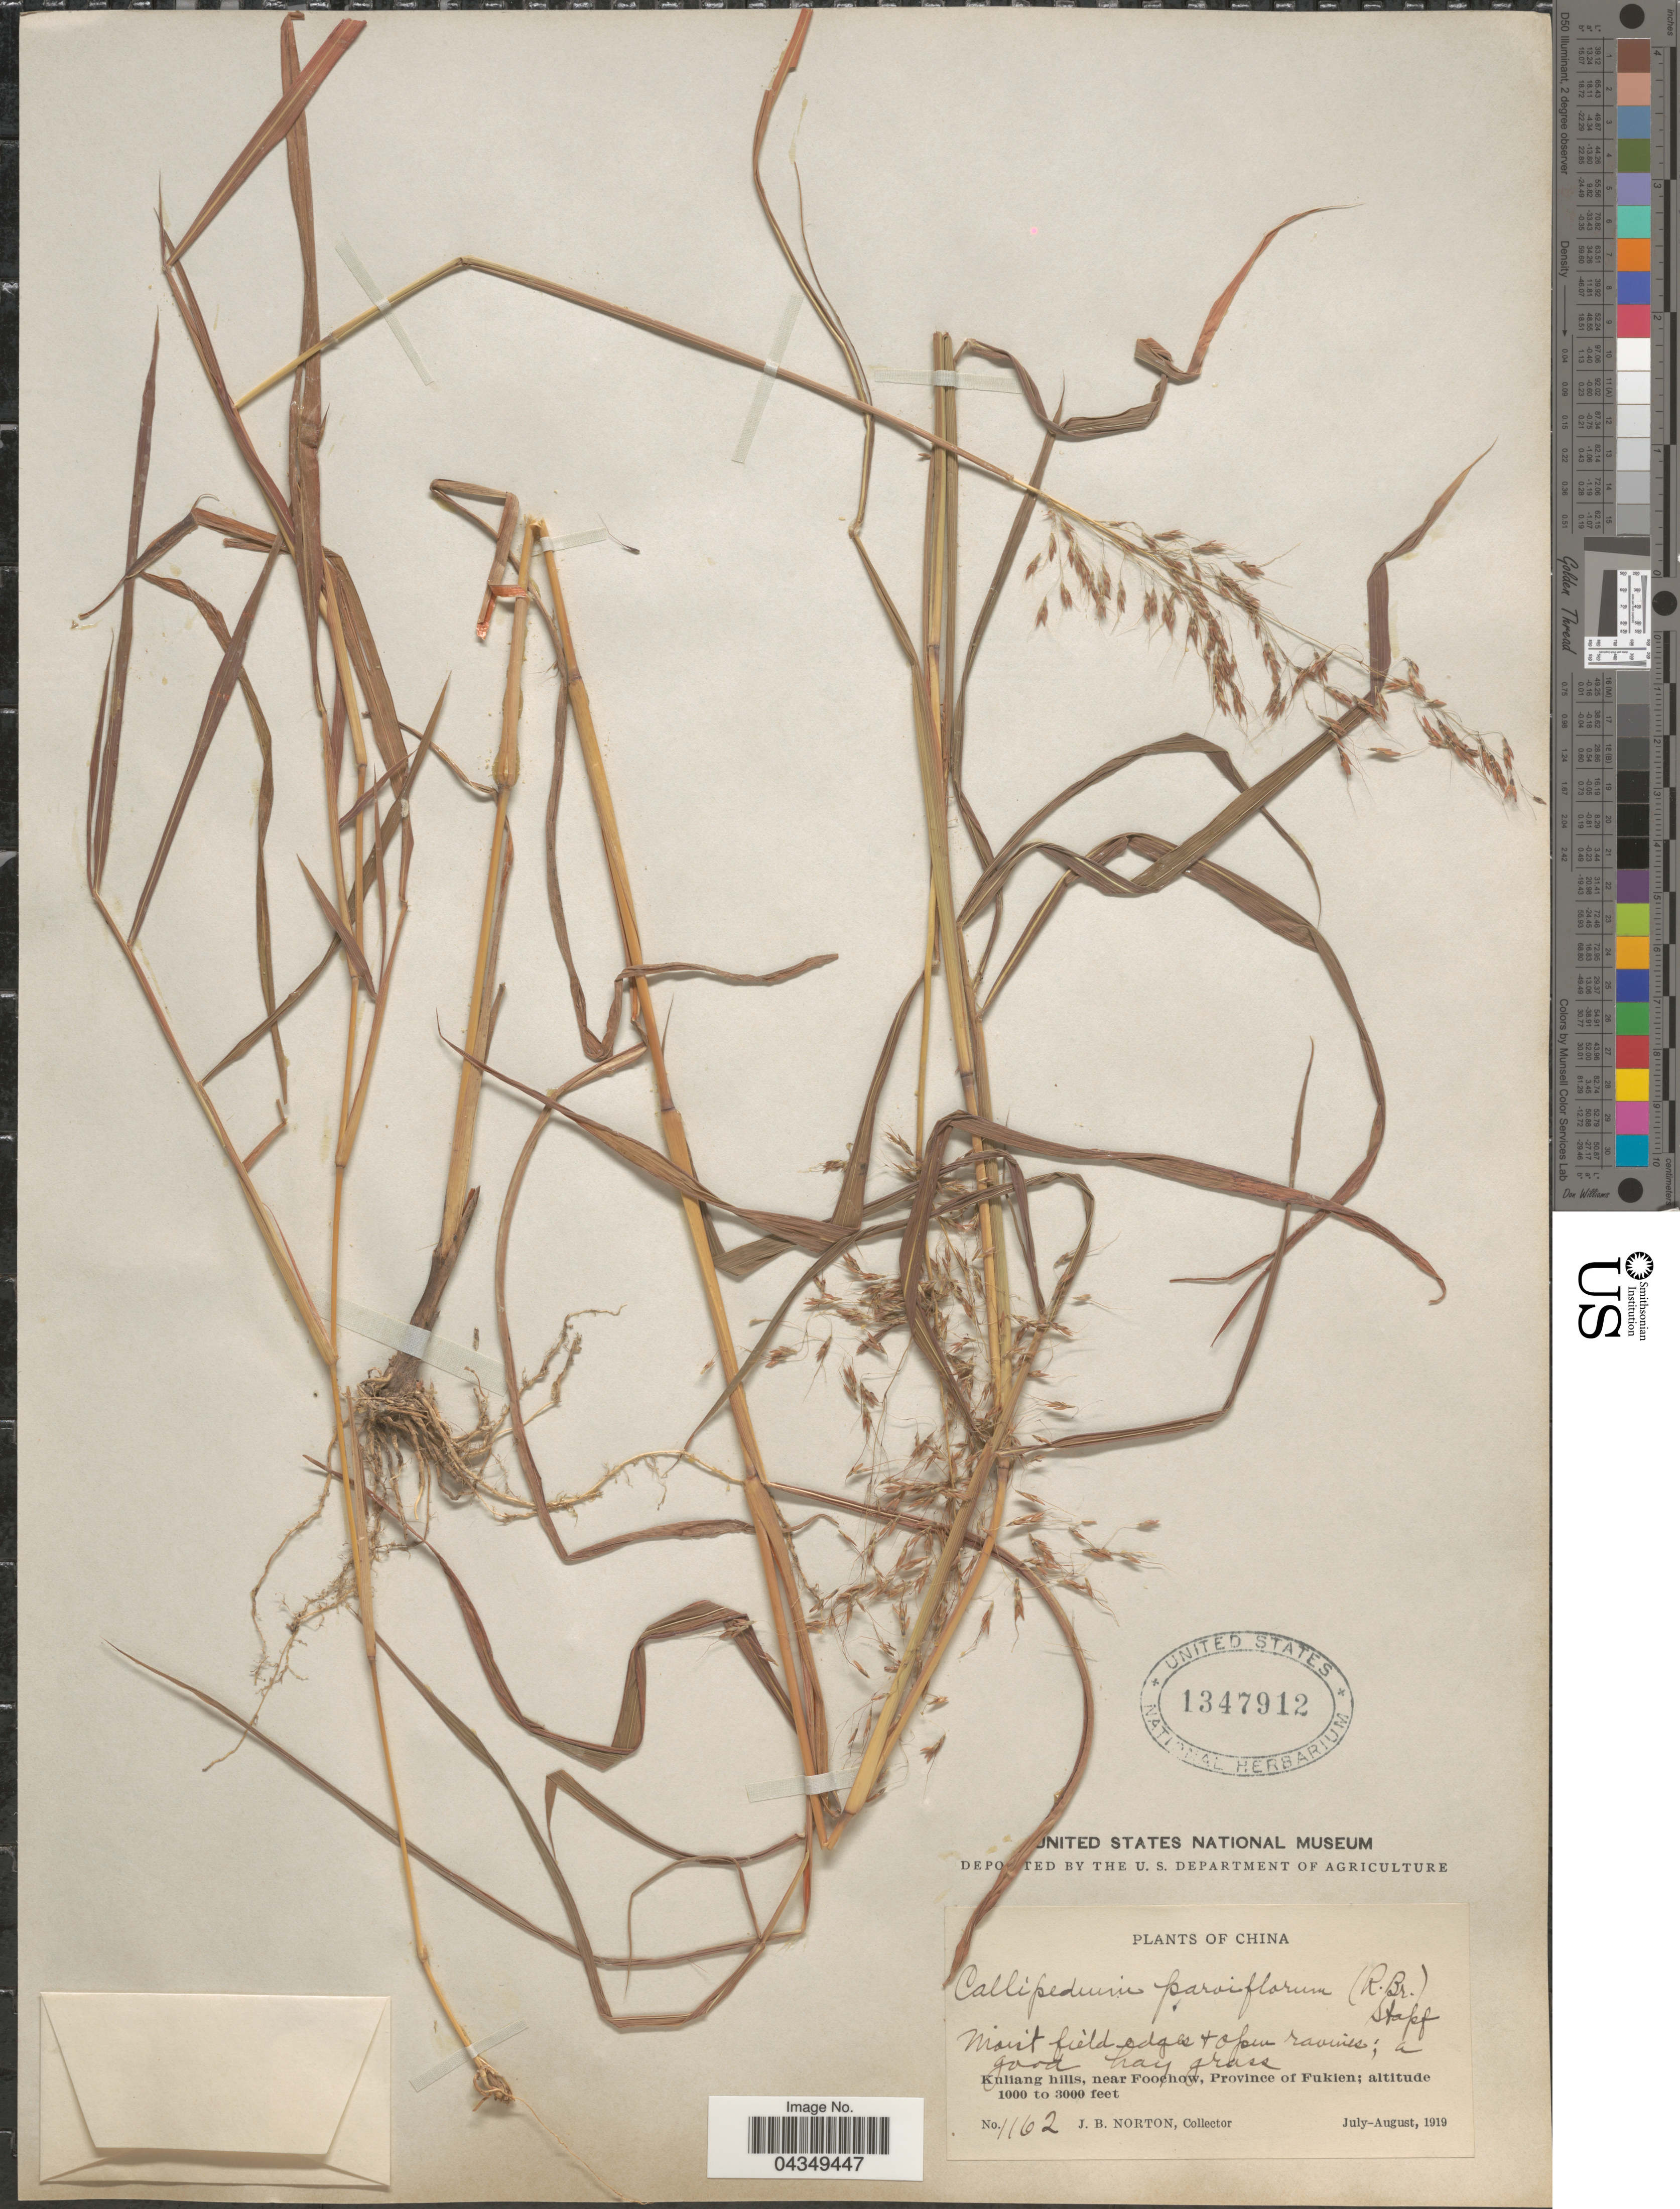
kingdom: Plantae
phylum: Tracheophyta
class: Liliopsida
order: Poales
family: Poaceae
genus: Capillipedium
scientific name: Capillipedium parviflorum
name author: (R. Br.) Stapf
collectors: J. B. Norton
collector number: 1162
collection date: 1919-07/1919-08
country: China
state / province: Fujian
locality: Moist field edges + open ravines. Kuliang hills, near Foochow, Province of Fukien.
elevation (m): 305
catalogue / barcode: US 1347912